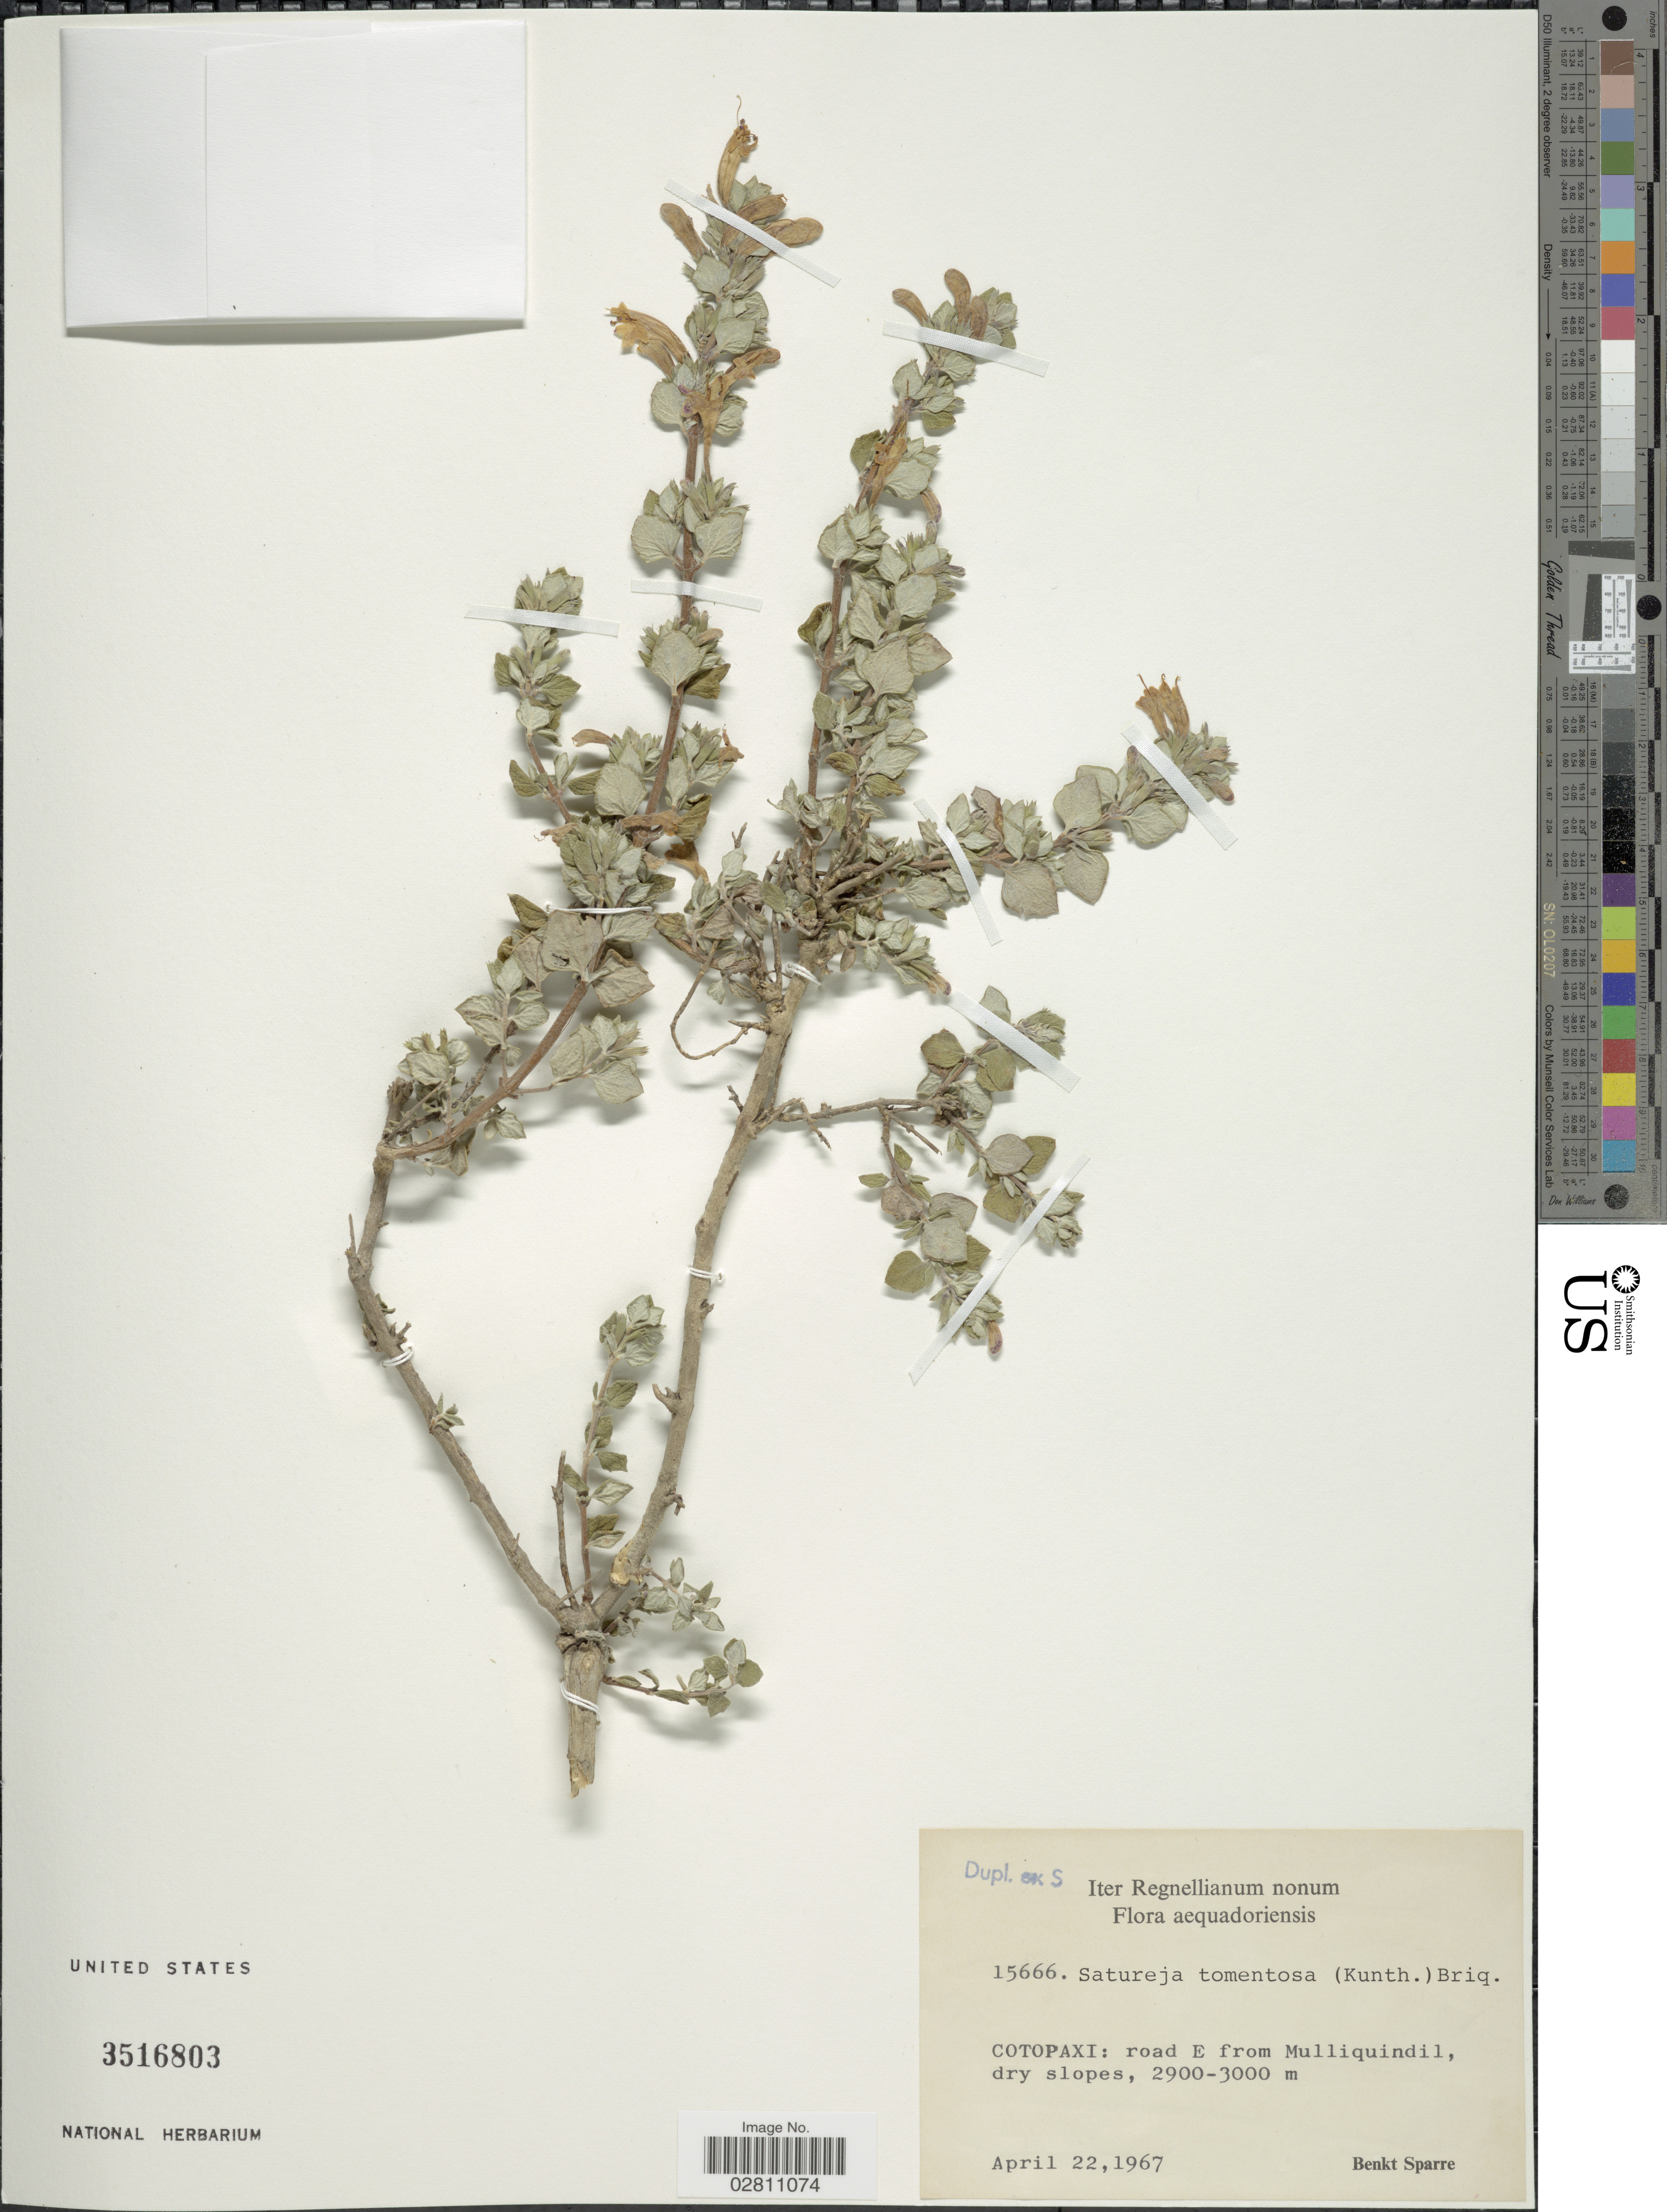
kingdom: Plantae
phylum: Tracheophyta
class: Magnoliopsida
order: Lamiales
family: Lamiaceae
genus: Clinopodium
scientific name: Clinopodium tomentosum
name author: (Kunth) Govaerts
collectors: B. Sparre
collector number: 15666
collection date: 1967-04-22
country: Ecuador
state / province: Cotopaxi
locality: Cotopaxi: road E from Mulliquindil, dry slopes.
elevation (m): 2900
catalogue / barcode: US 3516803